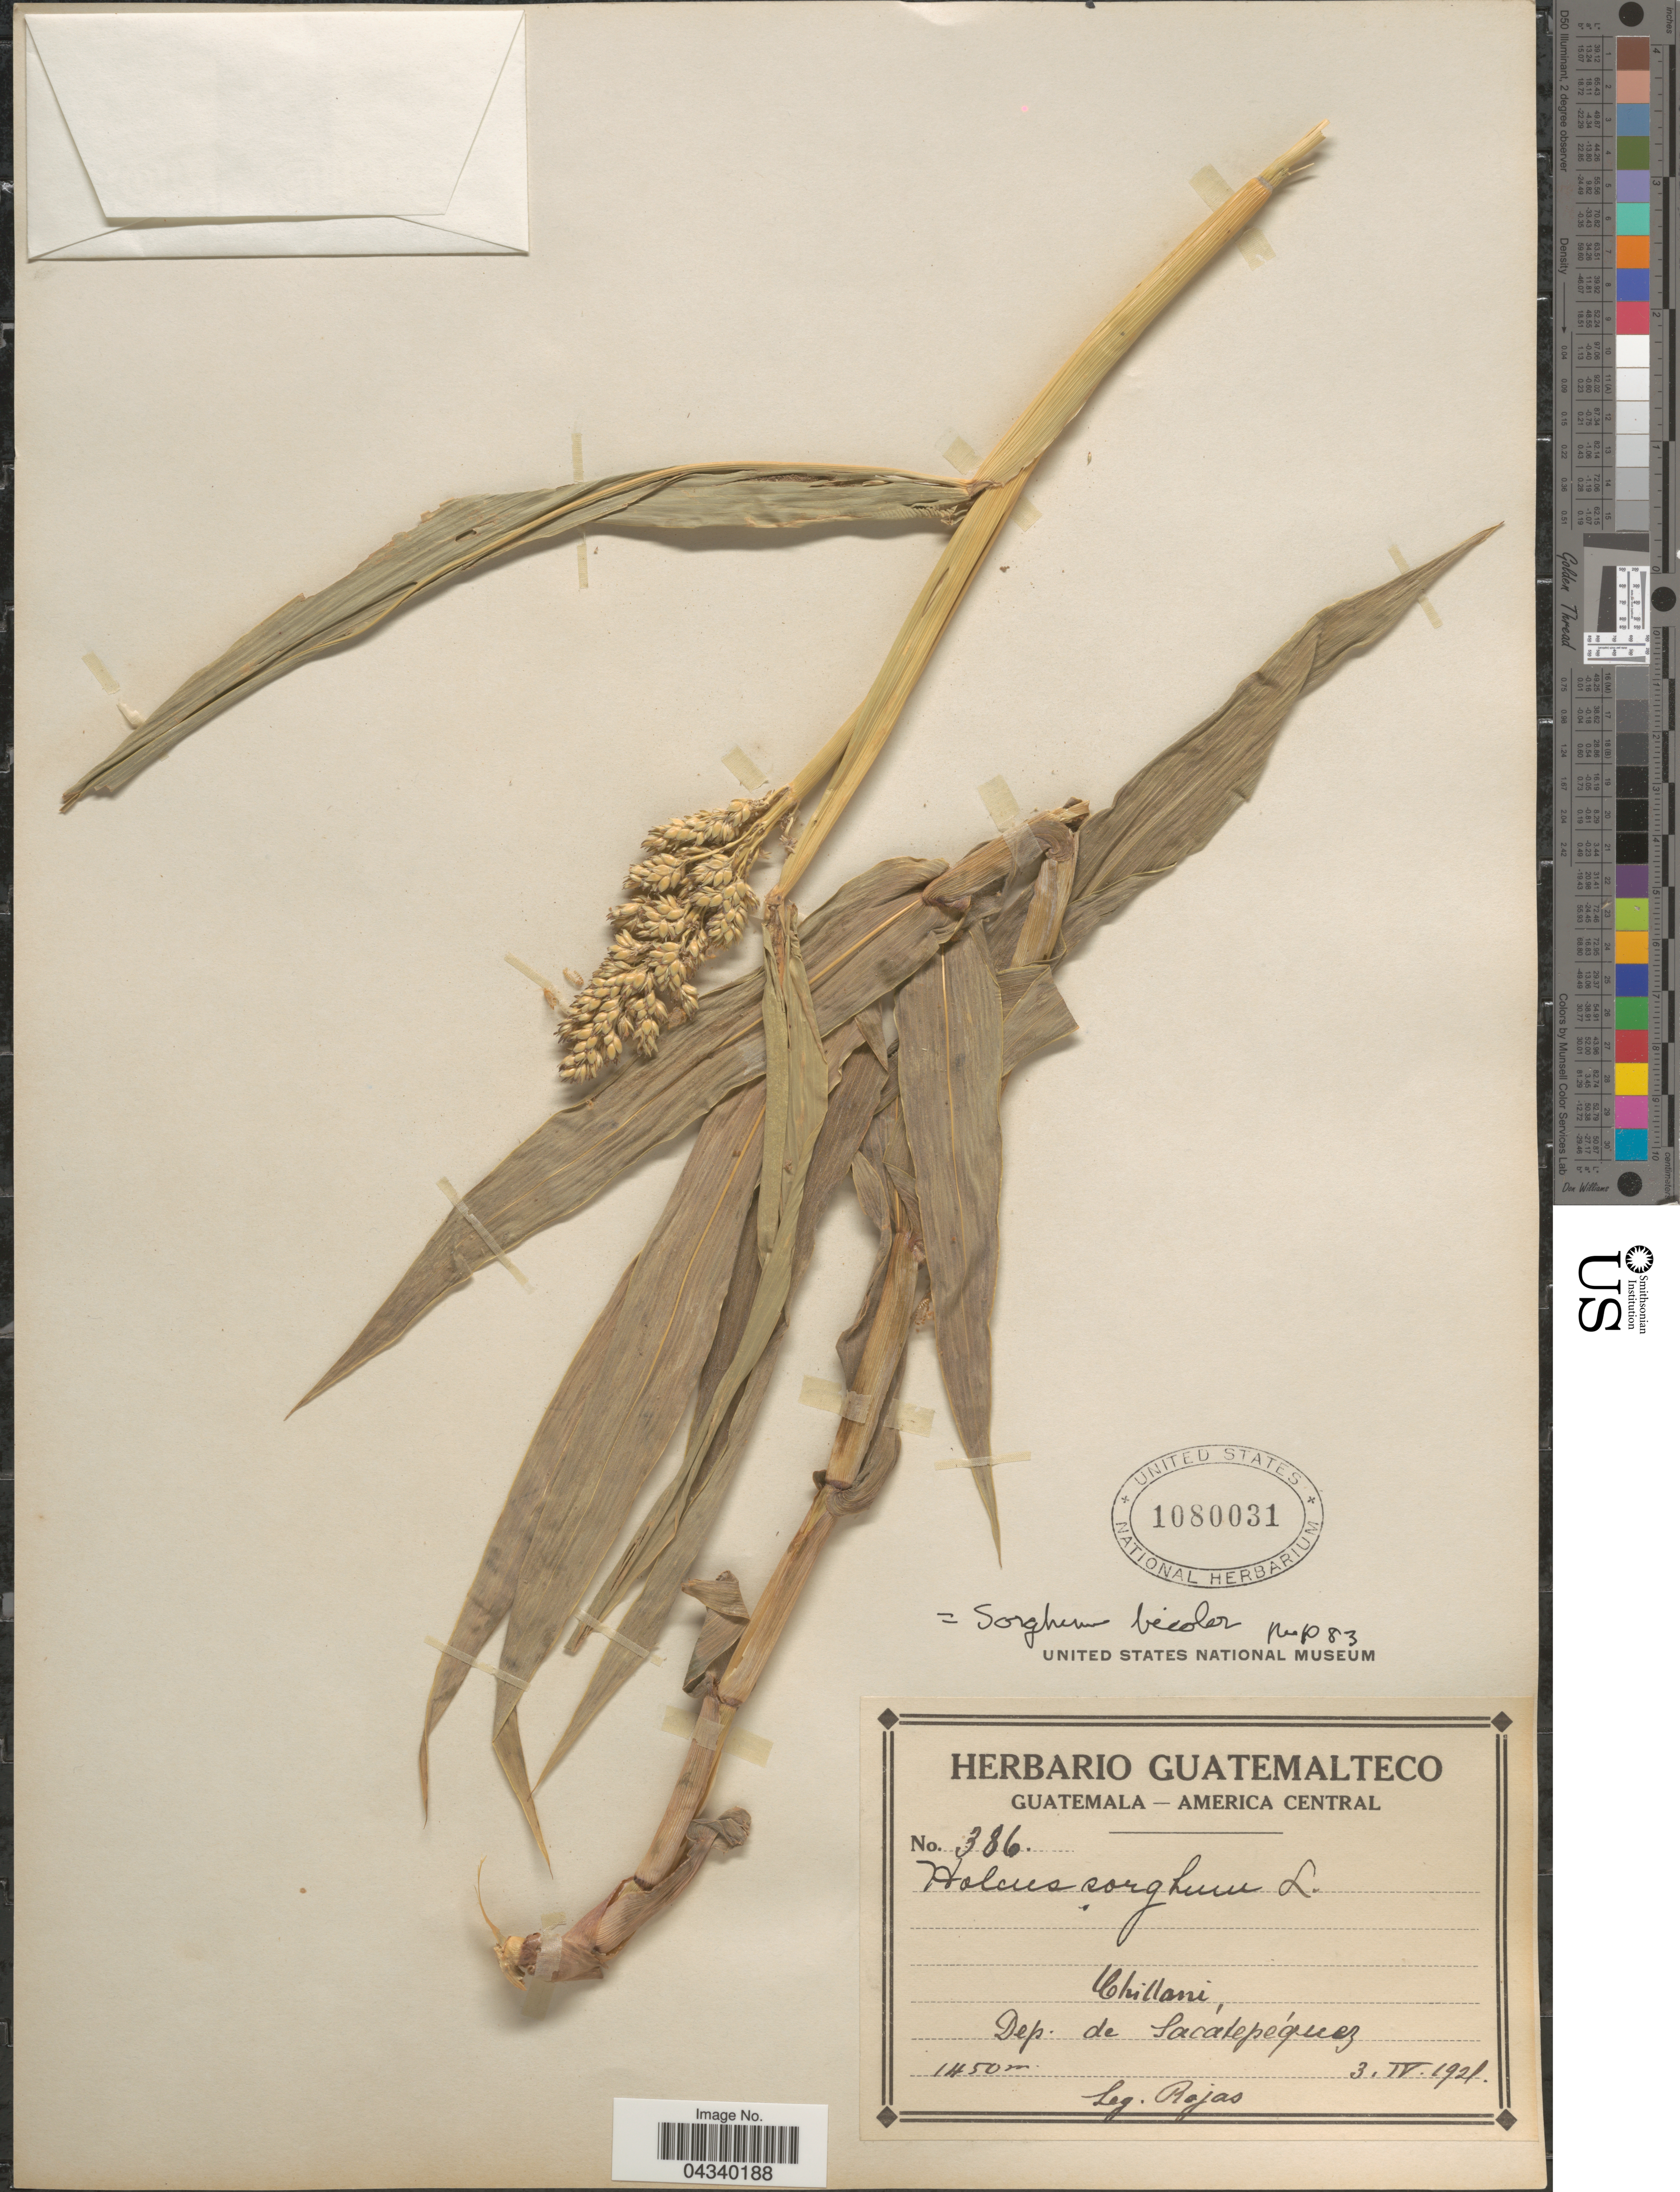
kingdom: Plantae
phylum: Tracheophyta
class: Liliopsida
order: Poales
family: Poaceae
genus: Sorghum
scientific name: Sorghum bicolor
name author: (L.) Moench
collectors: Rojas, --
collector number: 386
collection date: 1921-04-03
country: Guatemala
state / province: Sacatepequez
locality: Chillani, Dep. de Sacatepequez.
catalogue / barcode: US 1080031